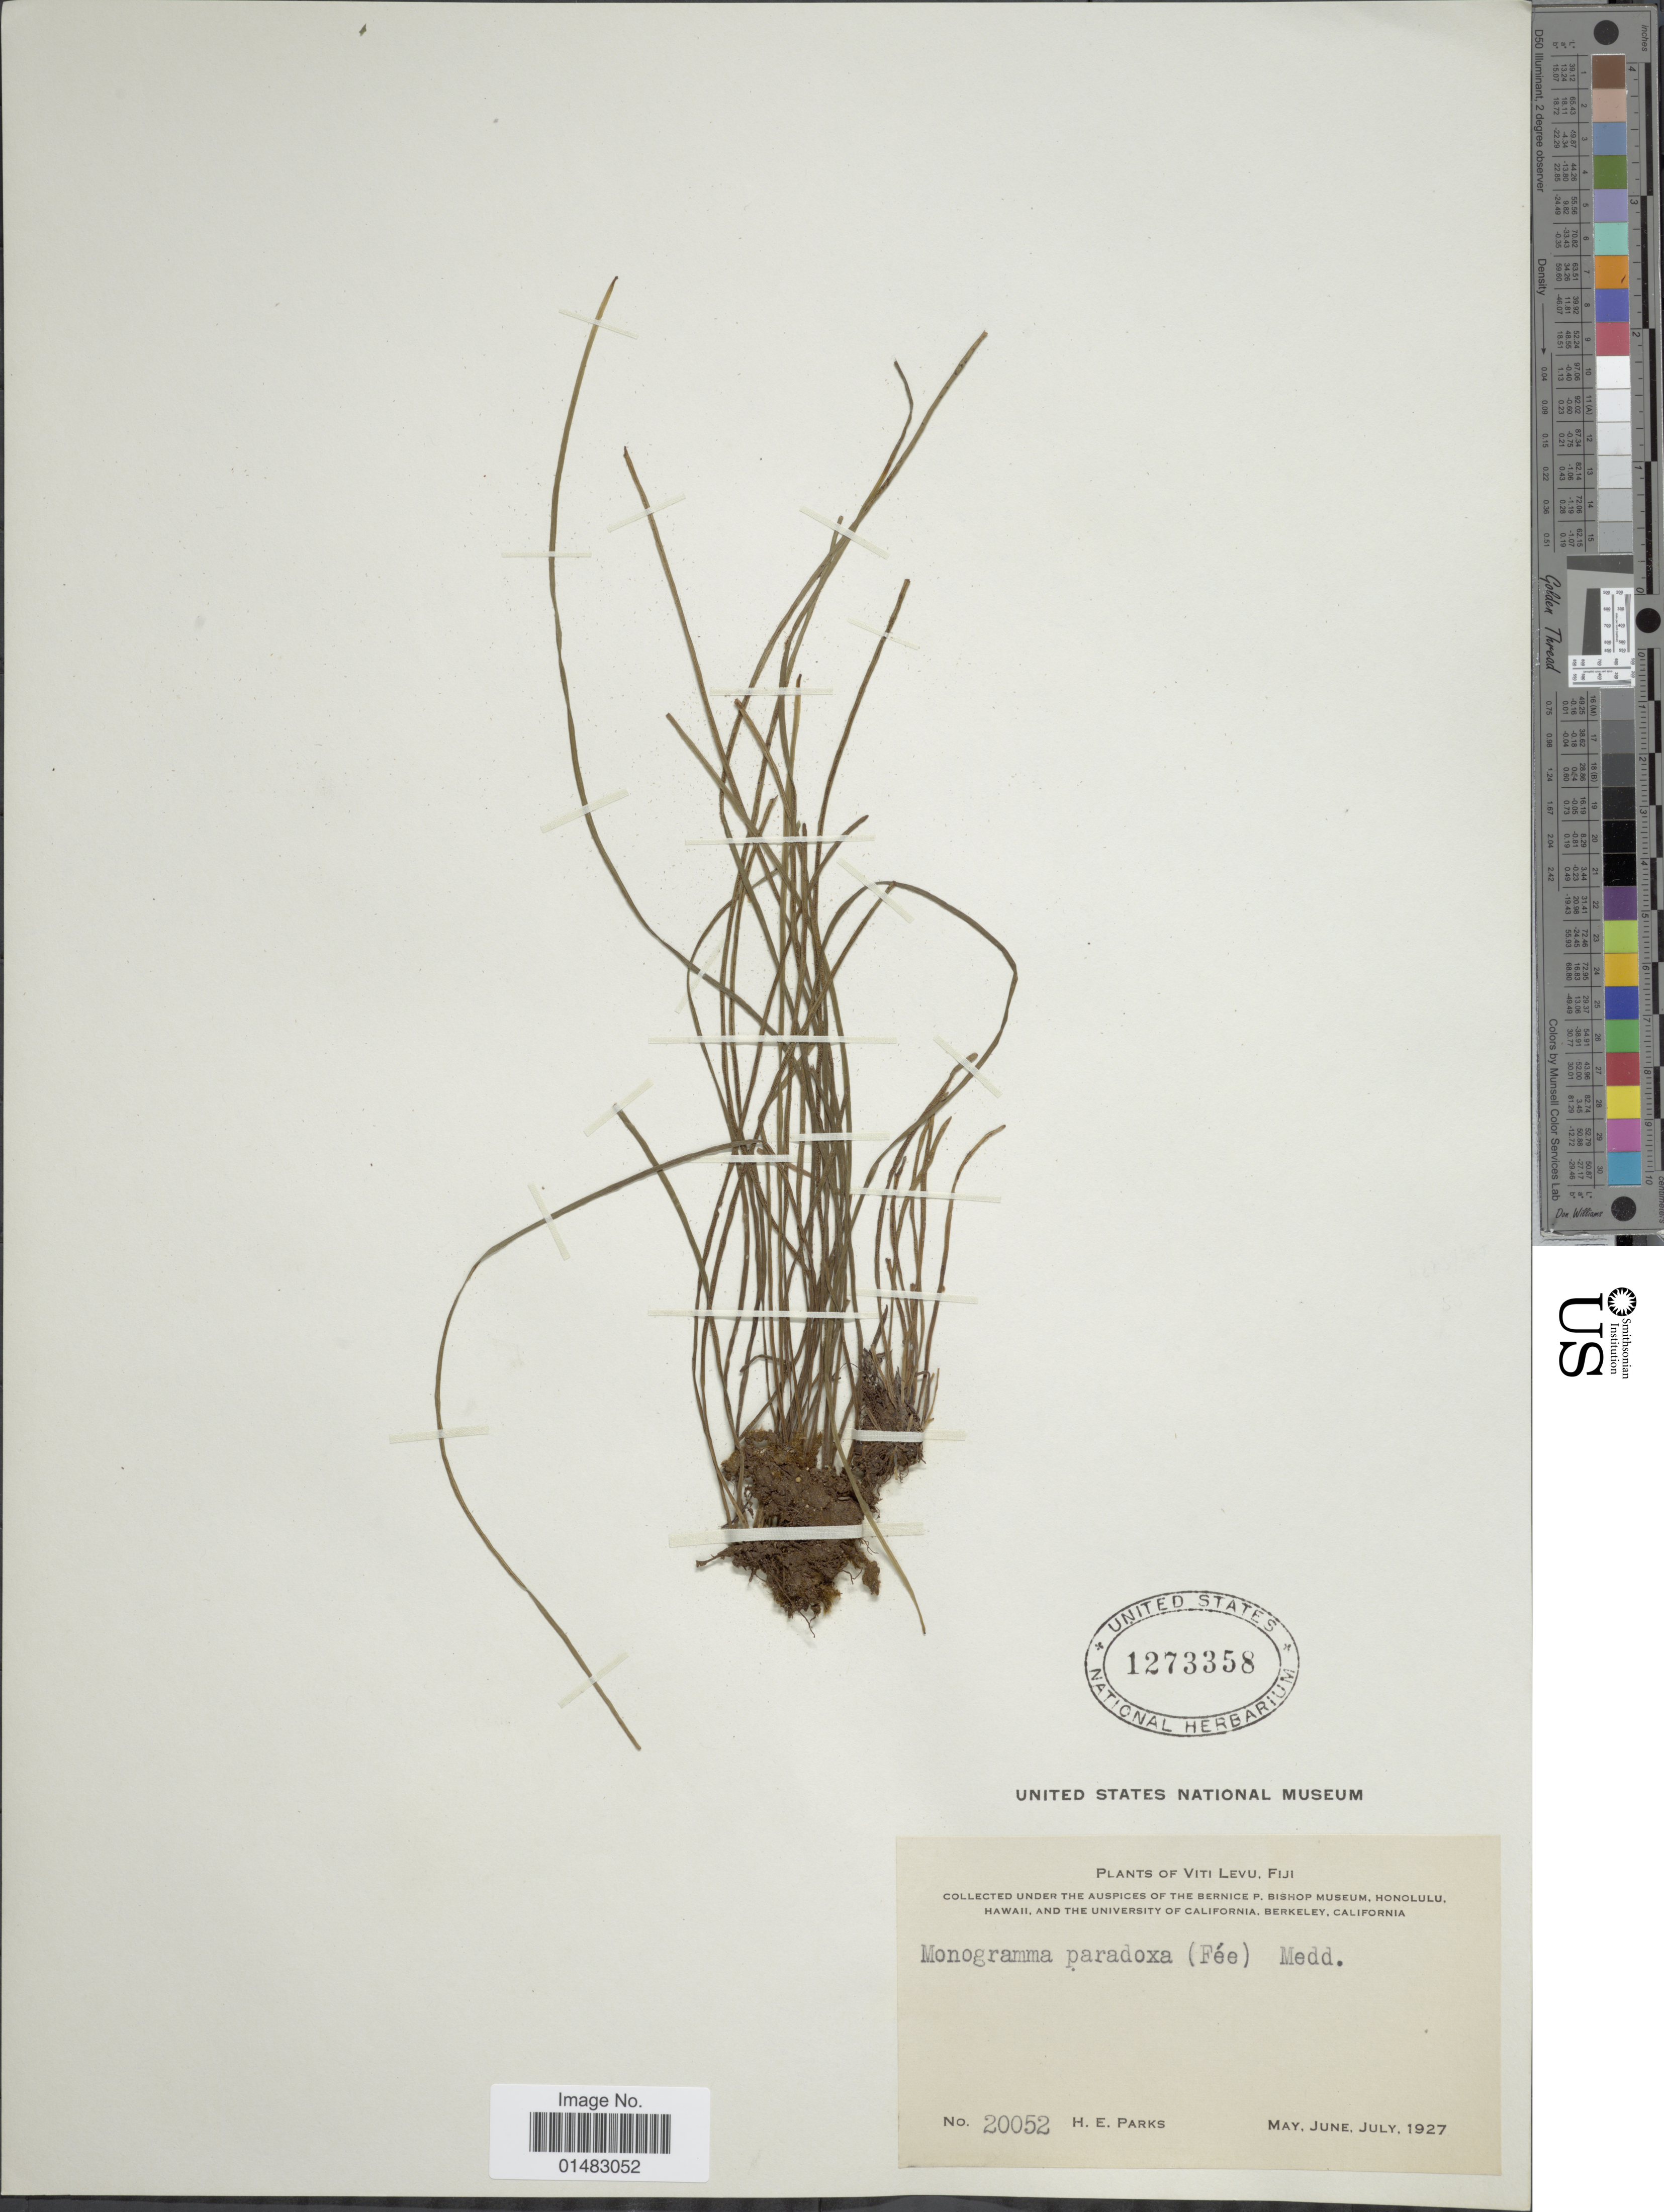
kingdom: Plantae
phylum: Tracheophyta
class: Polypodiopsida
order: Polypodiales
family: Pteridaceae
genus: Vaginularia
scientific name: Vaginularia paradoxa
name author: (Fée) Mett. ex Miq.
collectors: H. E. Parks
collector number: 20052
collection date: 1927-05/1927-07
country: Fiji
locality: Viti Levu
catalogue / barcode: US 1273358